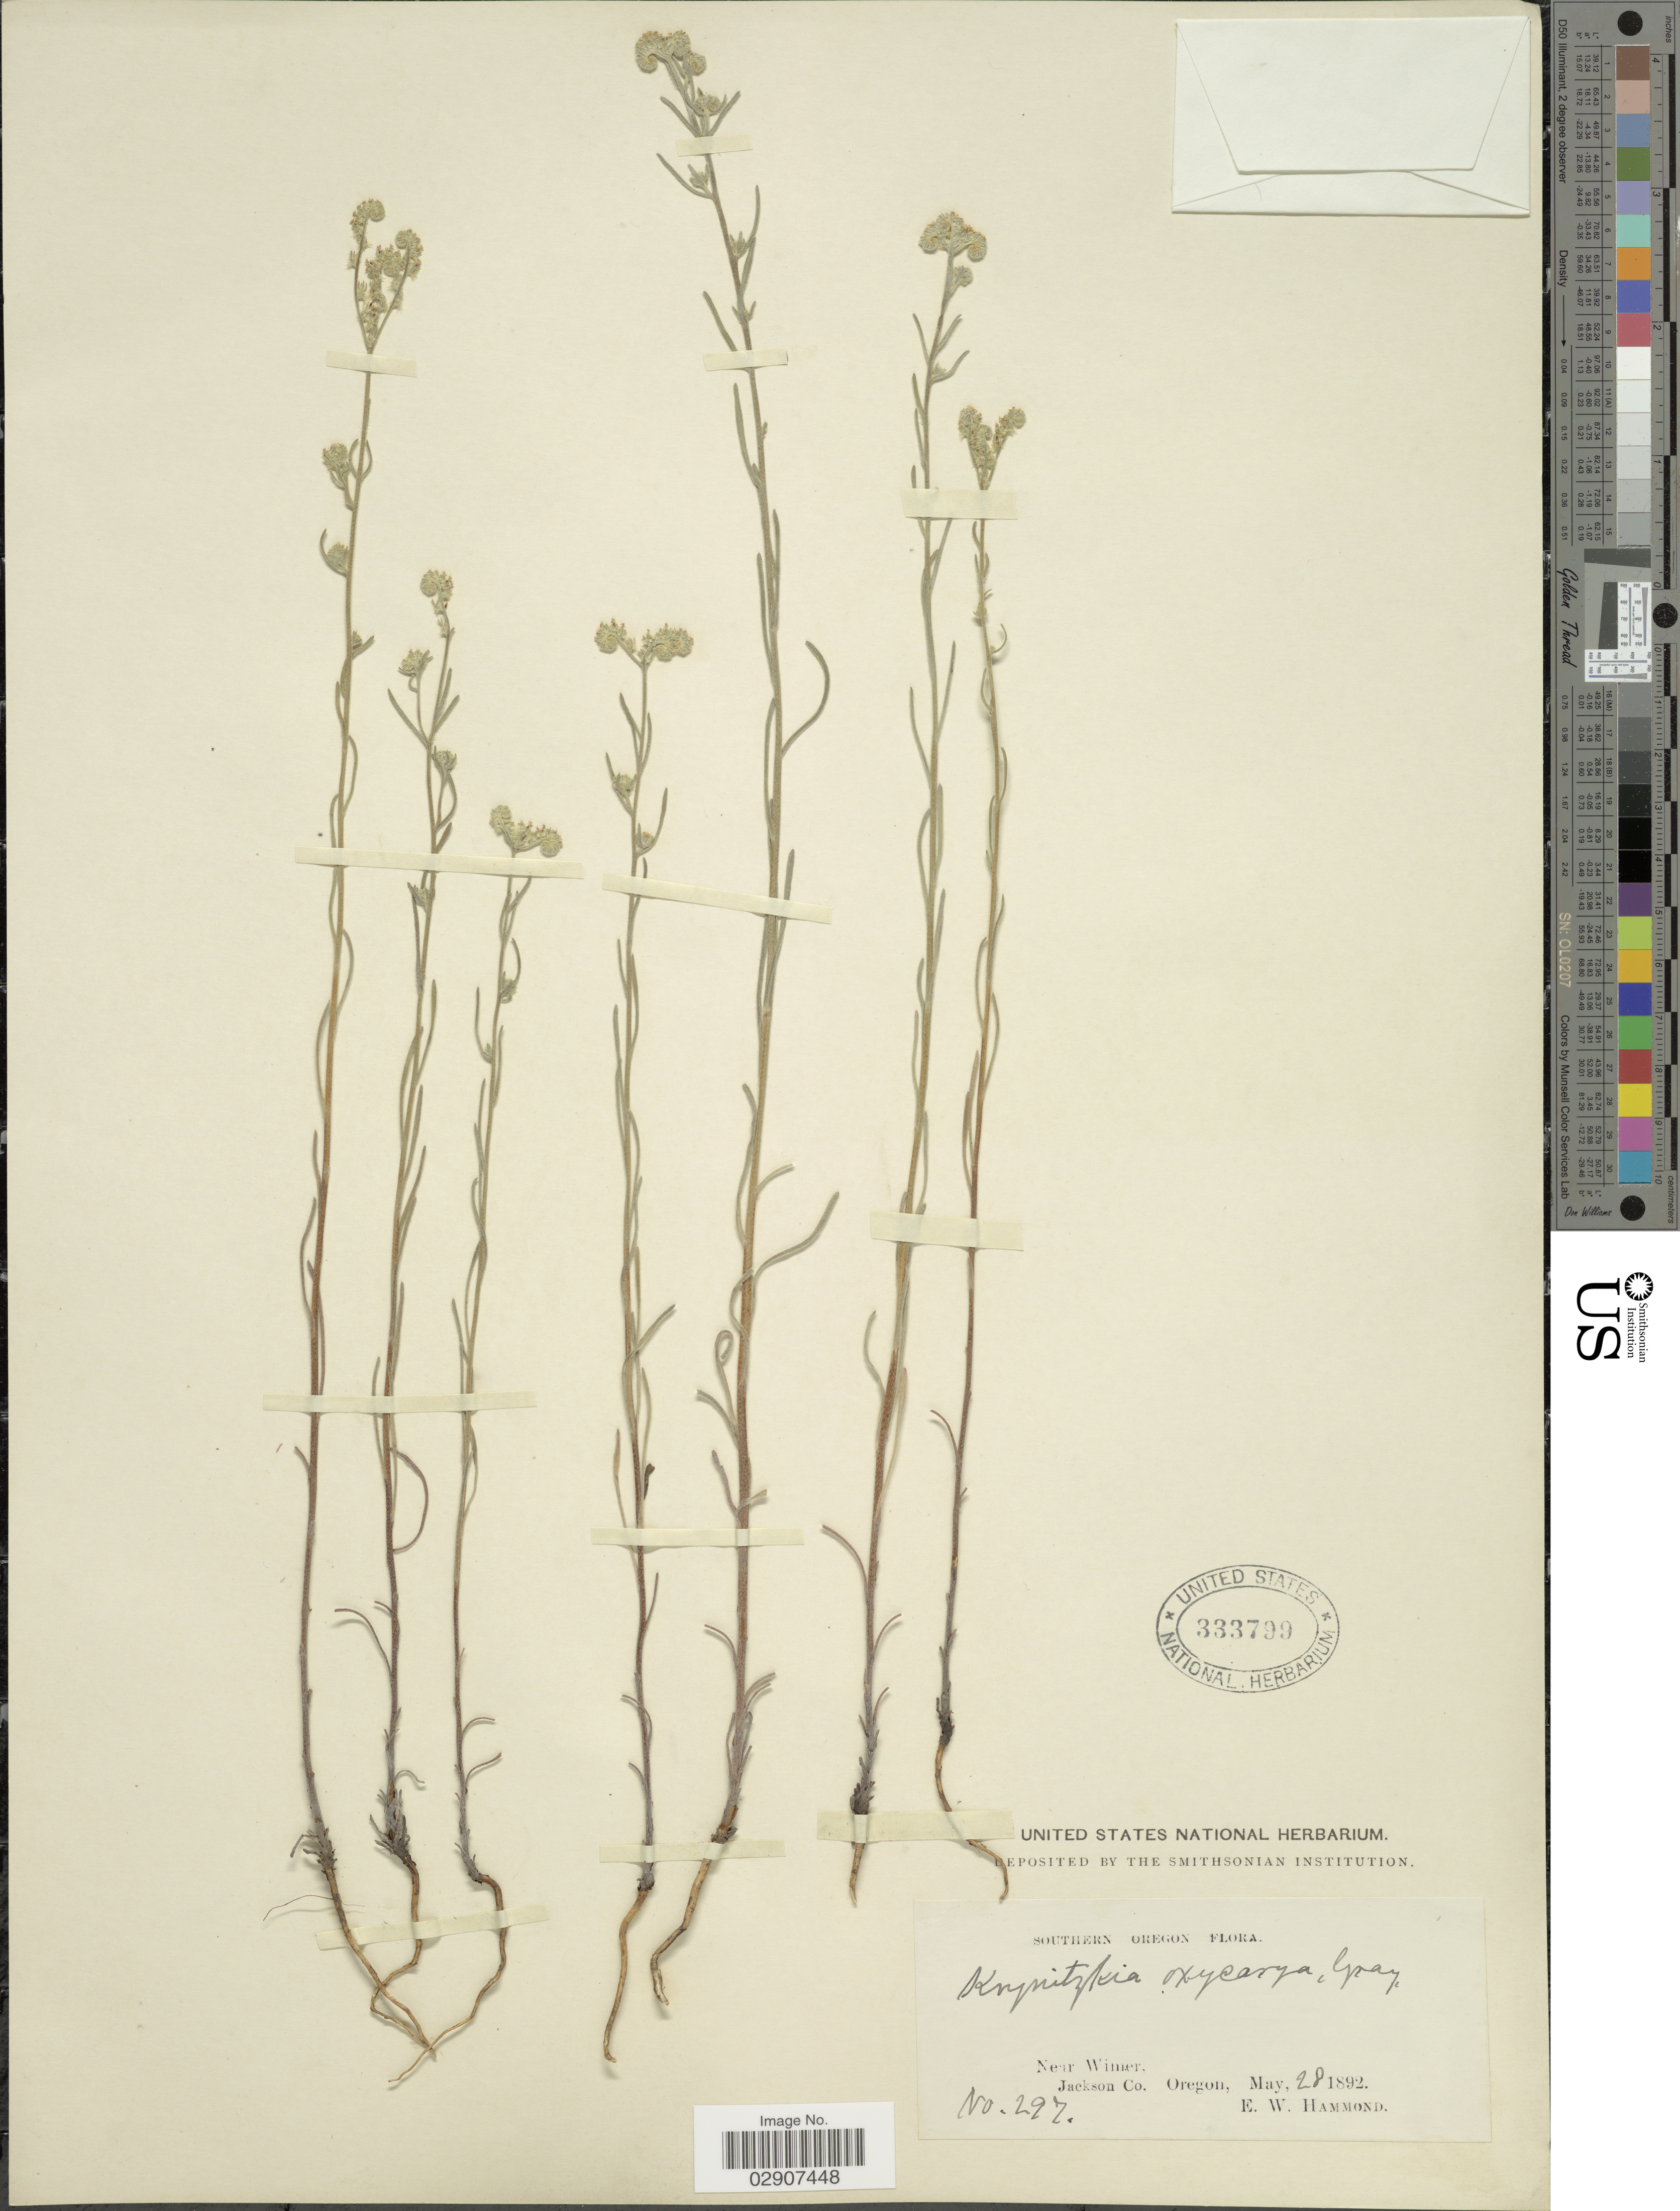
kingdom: Plantae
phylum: Tracheophyta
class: Magnoliopsida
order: Boraginales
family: Boraginaceae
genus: Cryptantha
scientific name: Cryptantha flaccida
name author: (Douglas ex Lehm.) Greene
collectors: E. Hammond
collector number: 297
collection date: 1892-05-28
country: United States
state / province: Oregon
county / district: Jackson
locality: Southern Oregon, Near Wimer, Jackson Co., Oregon.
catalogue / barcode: US 333799